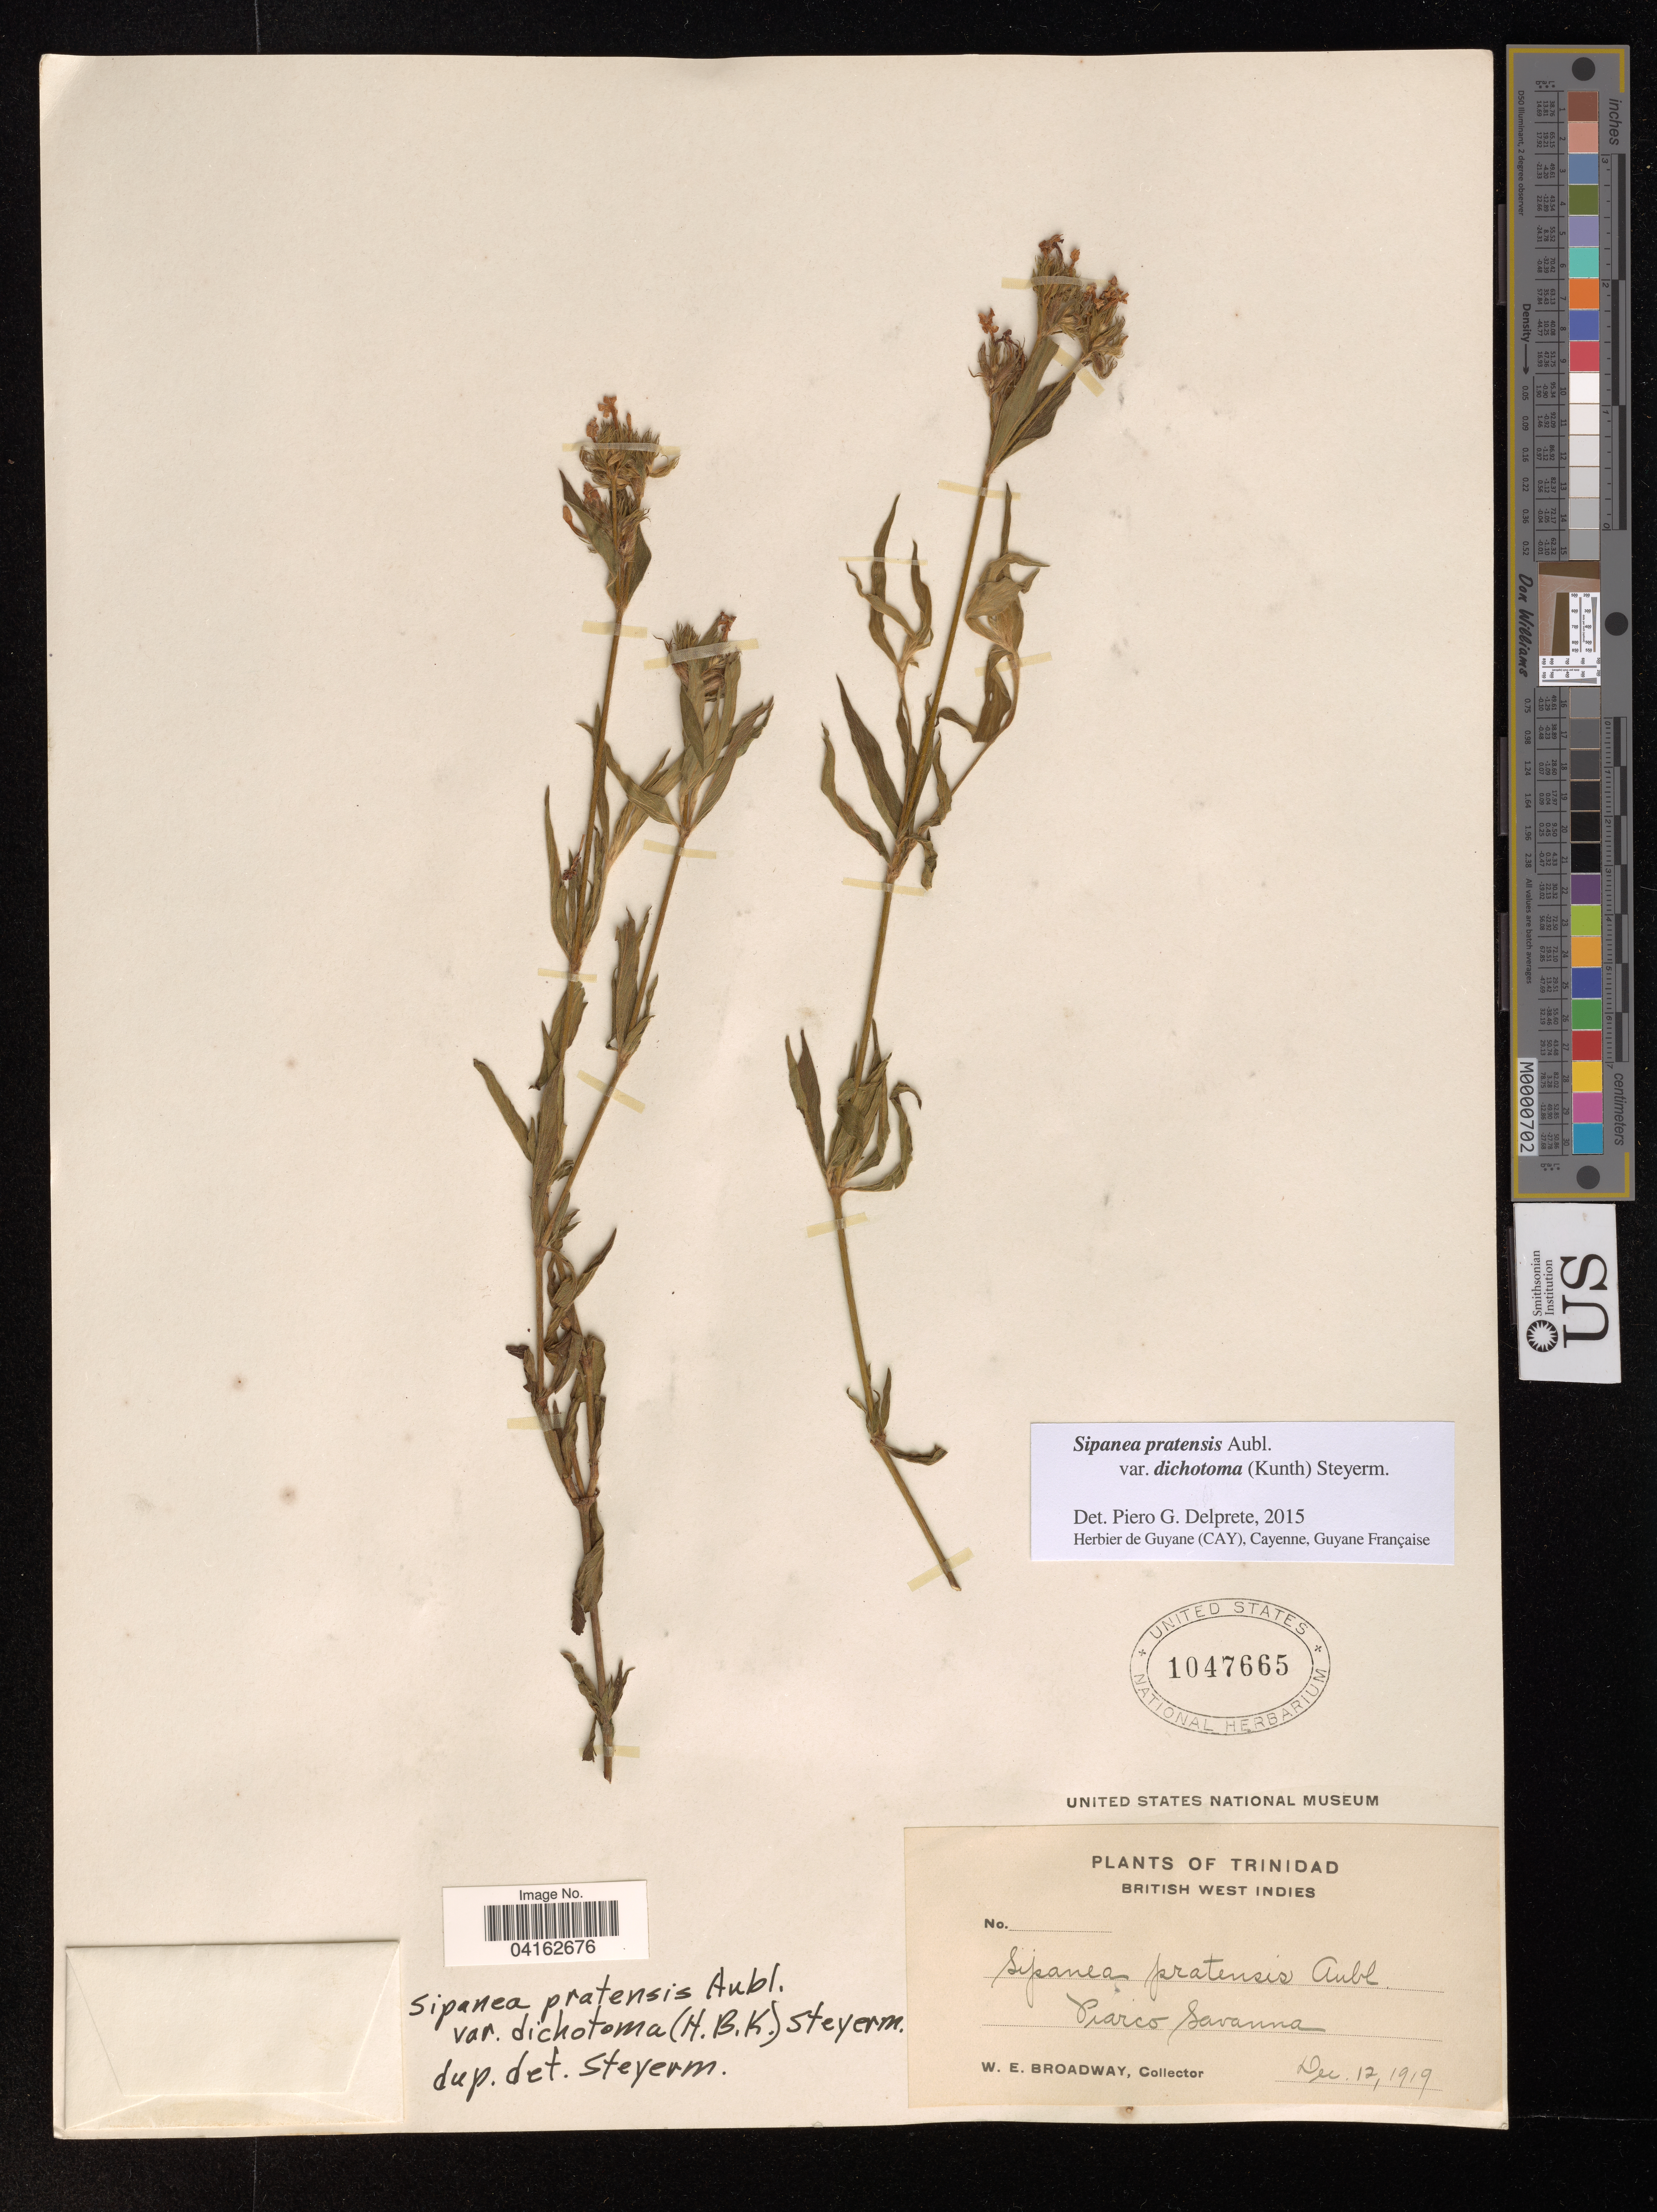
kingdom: Plantae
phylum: Tracheophyta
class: Magnoliopsida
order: Gentianales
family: Rubiaceae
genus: Sipanea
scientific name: Sipanea pratensis var. dichotoma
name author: (Kunth) Steyerm.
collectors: W. E. Broadway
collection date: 1919-12-12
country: Trinidad and Tobago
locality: Trinidad. British West Indies.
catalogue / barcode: US 1047665